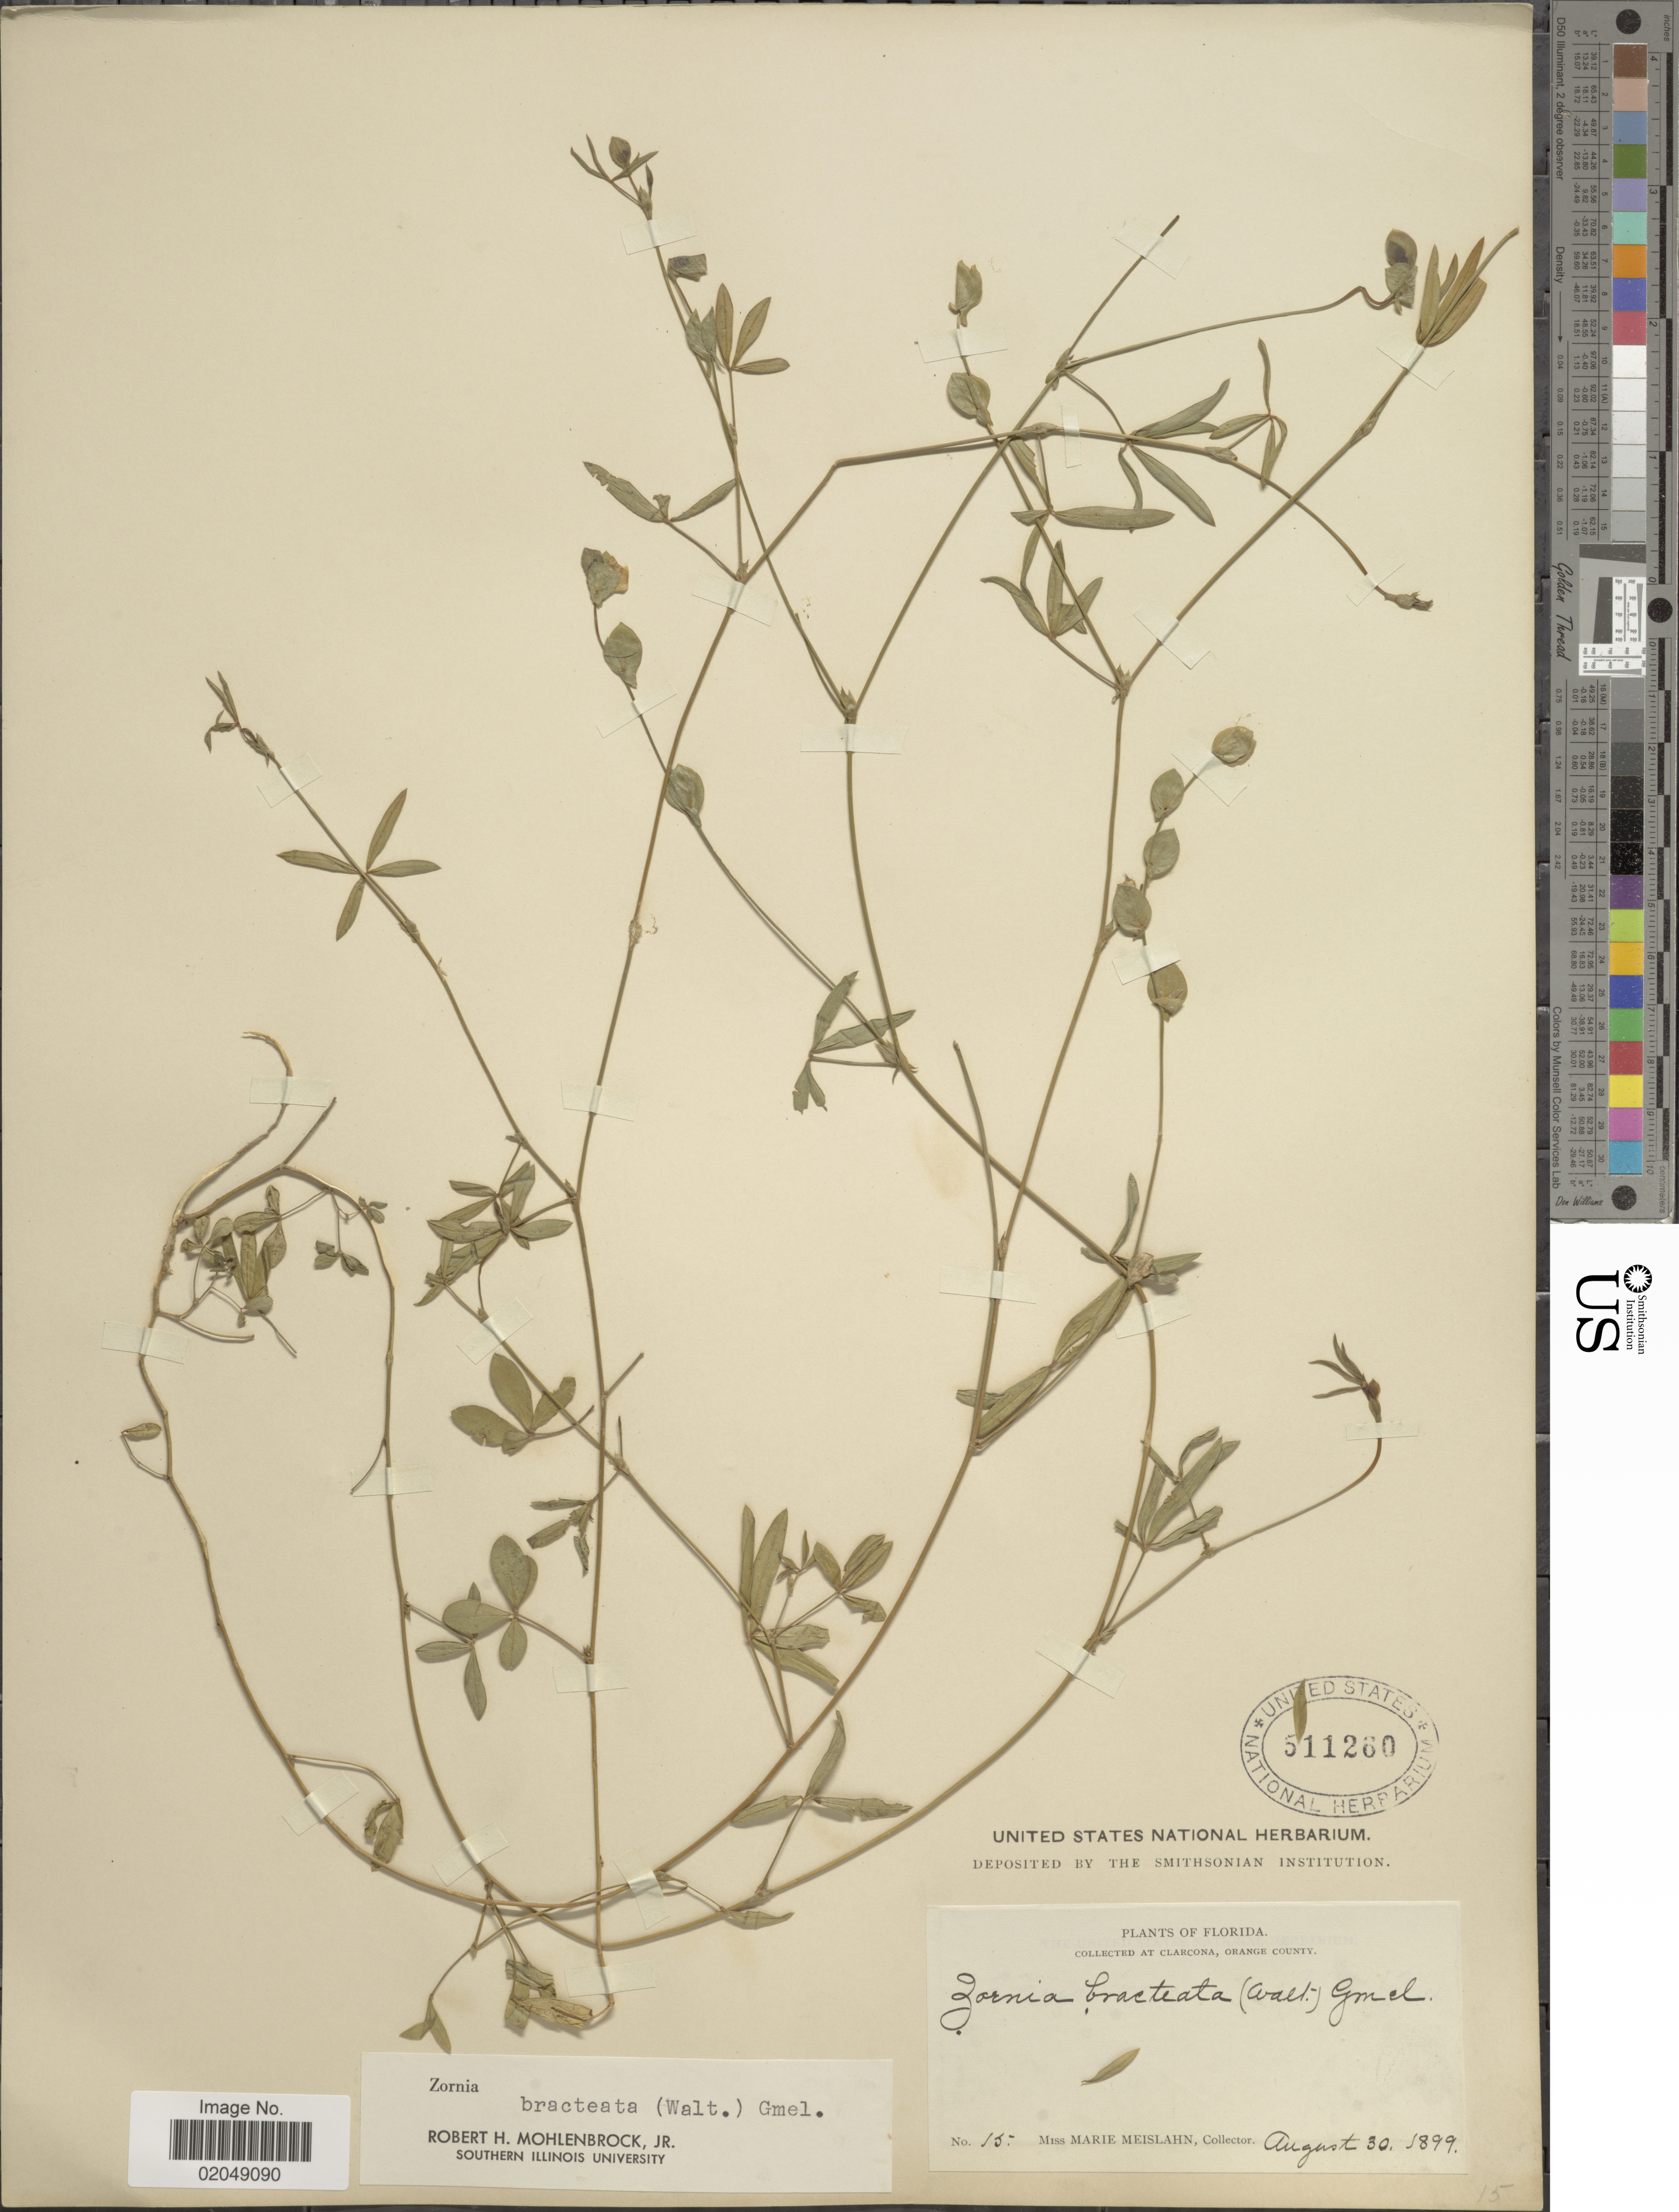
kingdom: Plantae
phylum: Tracheophyta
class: Magnoliopsida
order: Fabales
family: Fabaceae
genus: Zornia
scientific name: Zornia bracteata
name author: J.F. Gmel.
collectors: M. Meislahn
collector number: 15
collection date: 1899-08-30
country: United States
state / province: Florida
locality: Clarcona, Orange County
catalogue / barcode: US 511260